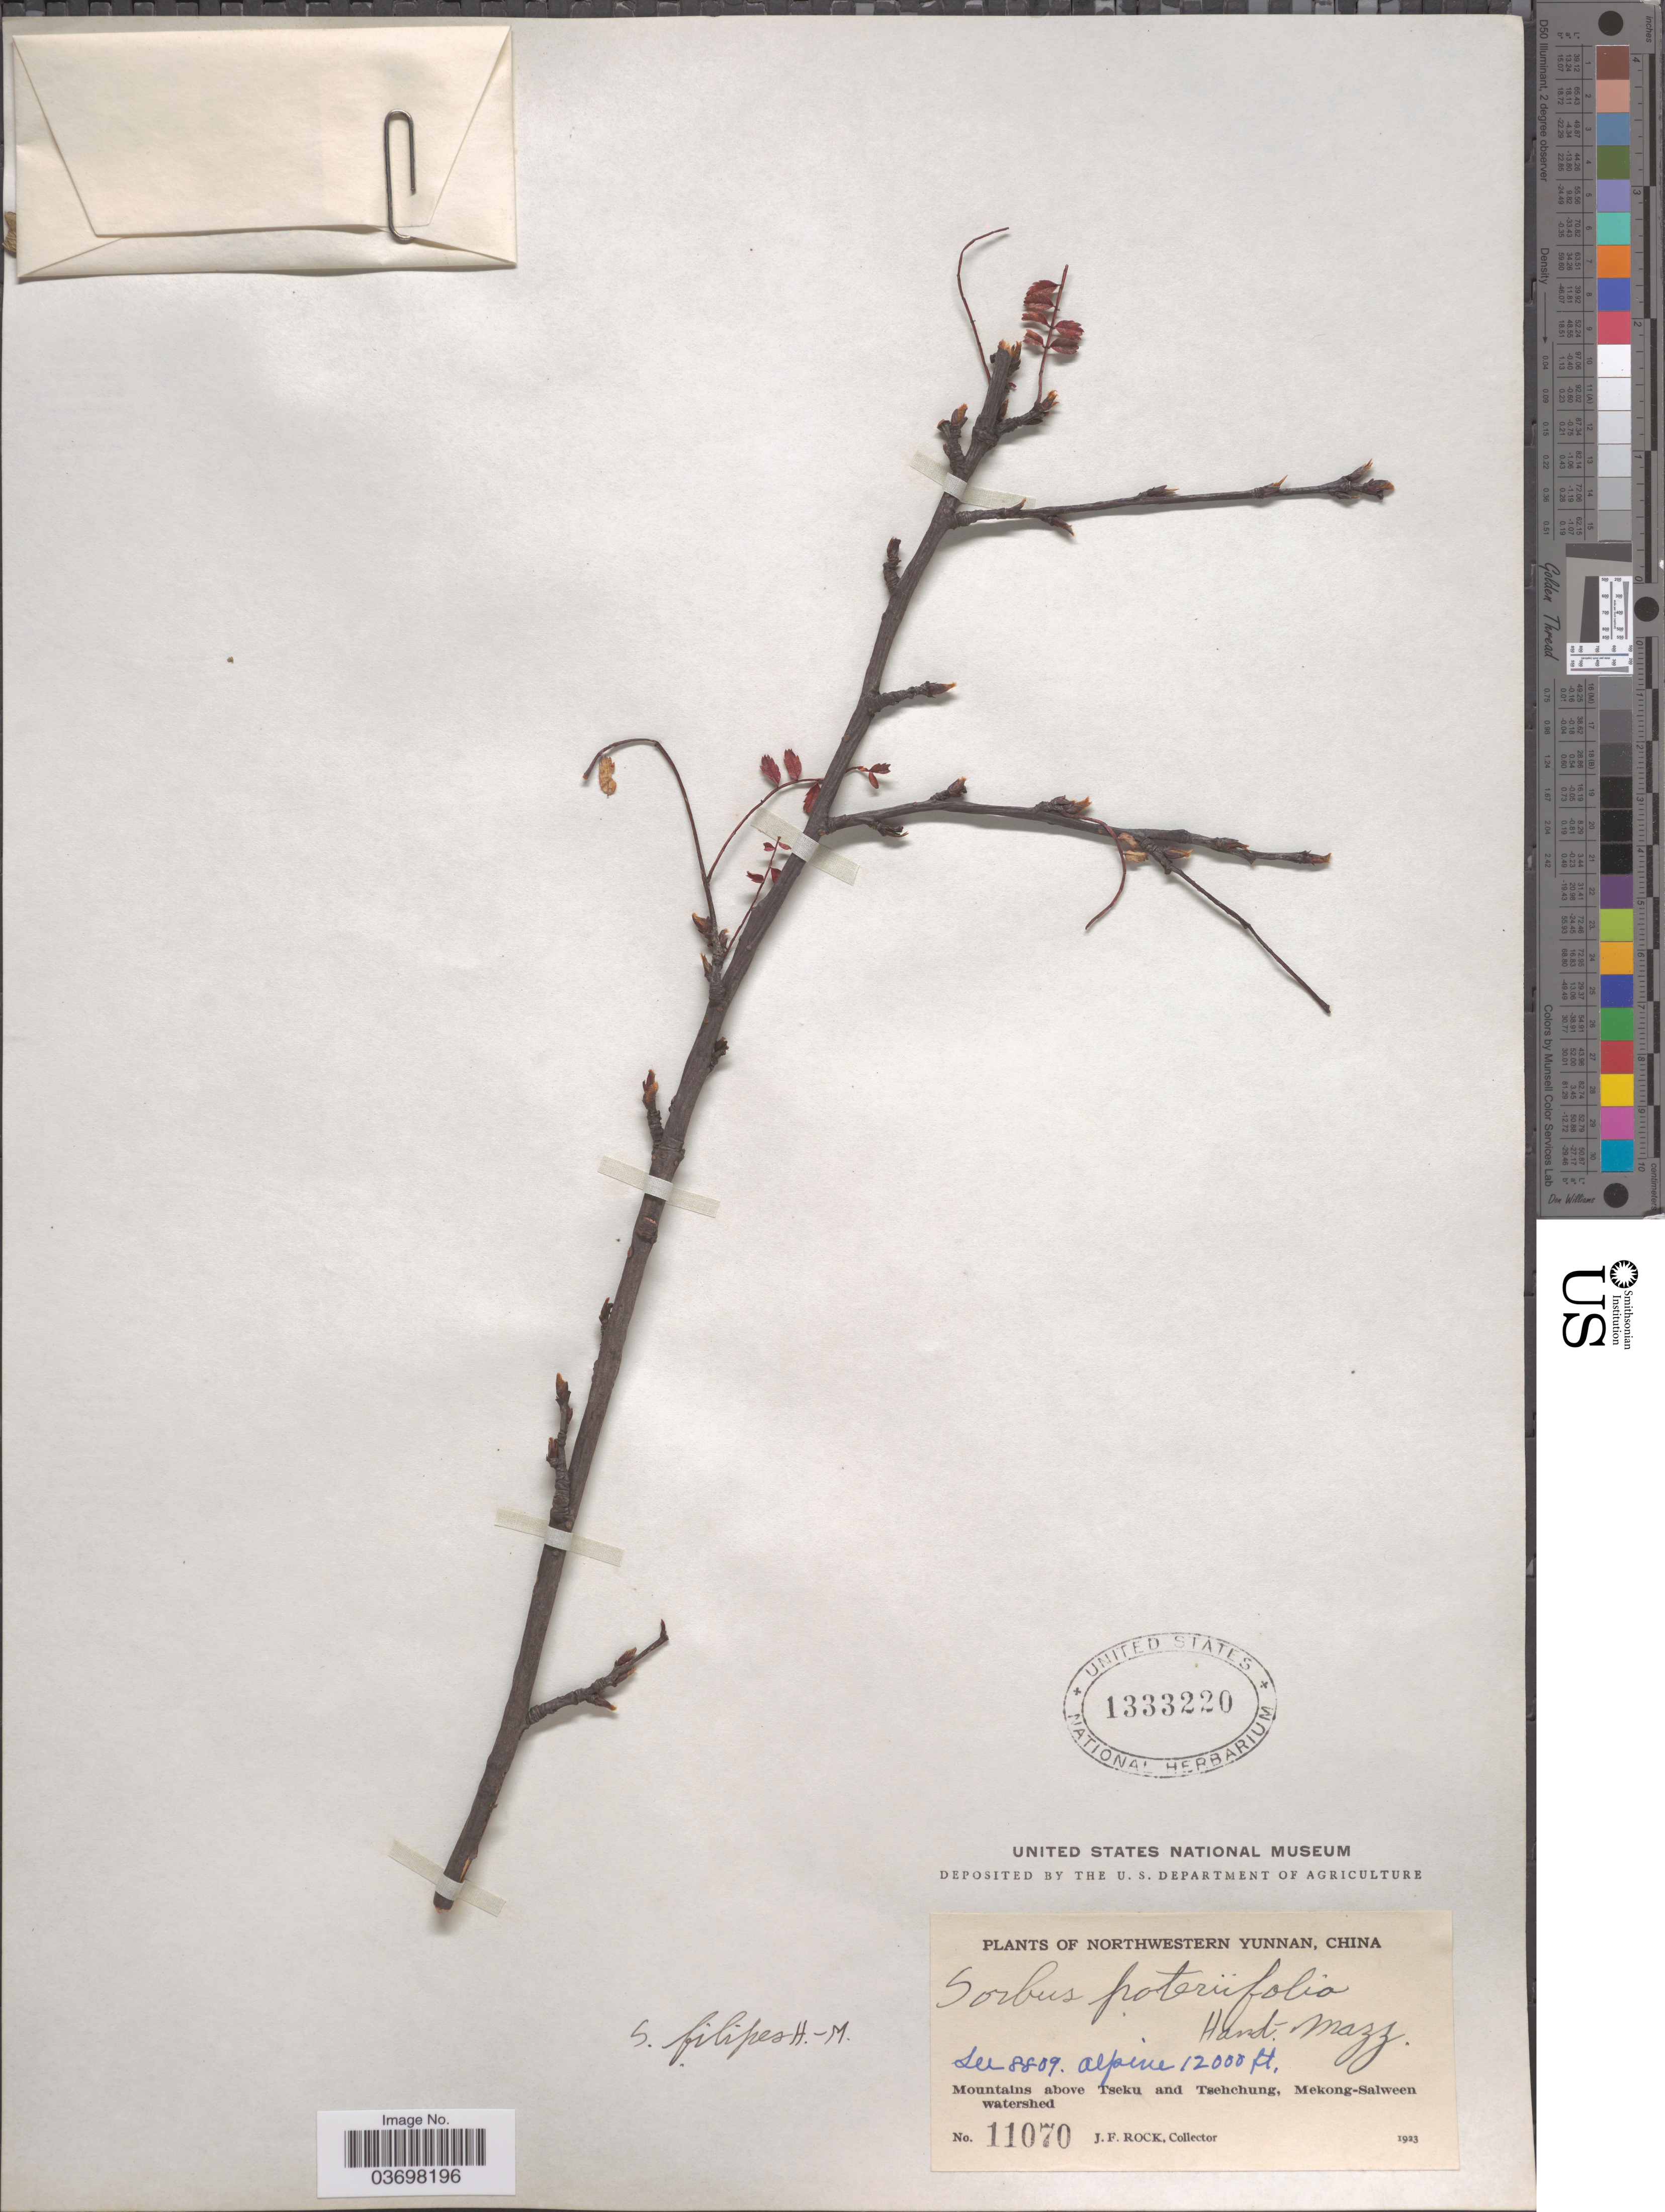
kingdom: Plantae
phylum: Tracheophyta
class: Magnoliopsida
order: Rosales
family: Rosaceae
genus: Sorbus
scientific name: Sorbus filipes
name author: Hand.-Mazz.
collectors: J. Rock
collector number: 11070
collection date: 1923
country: China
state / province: Yunnan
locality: Northwestern Yunnan. Mountains above Tseku and Tsehchung, Mekong-Salween watershed.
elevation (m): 3658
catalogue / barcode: US 1333220